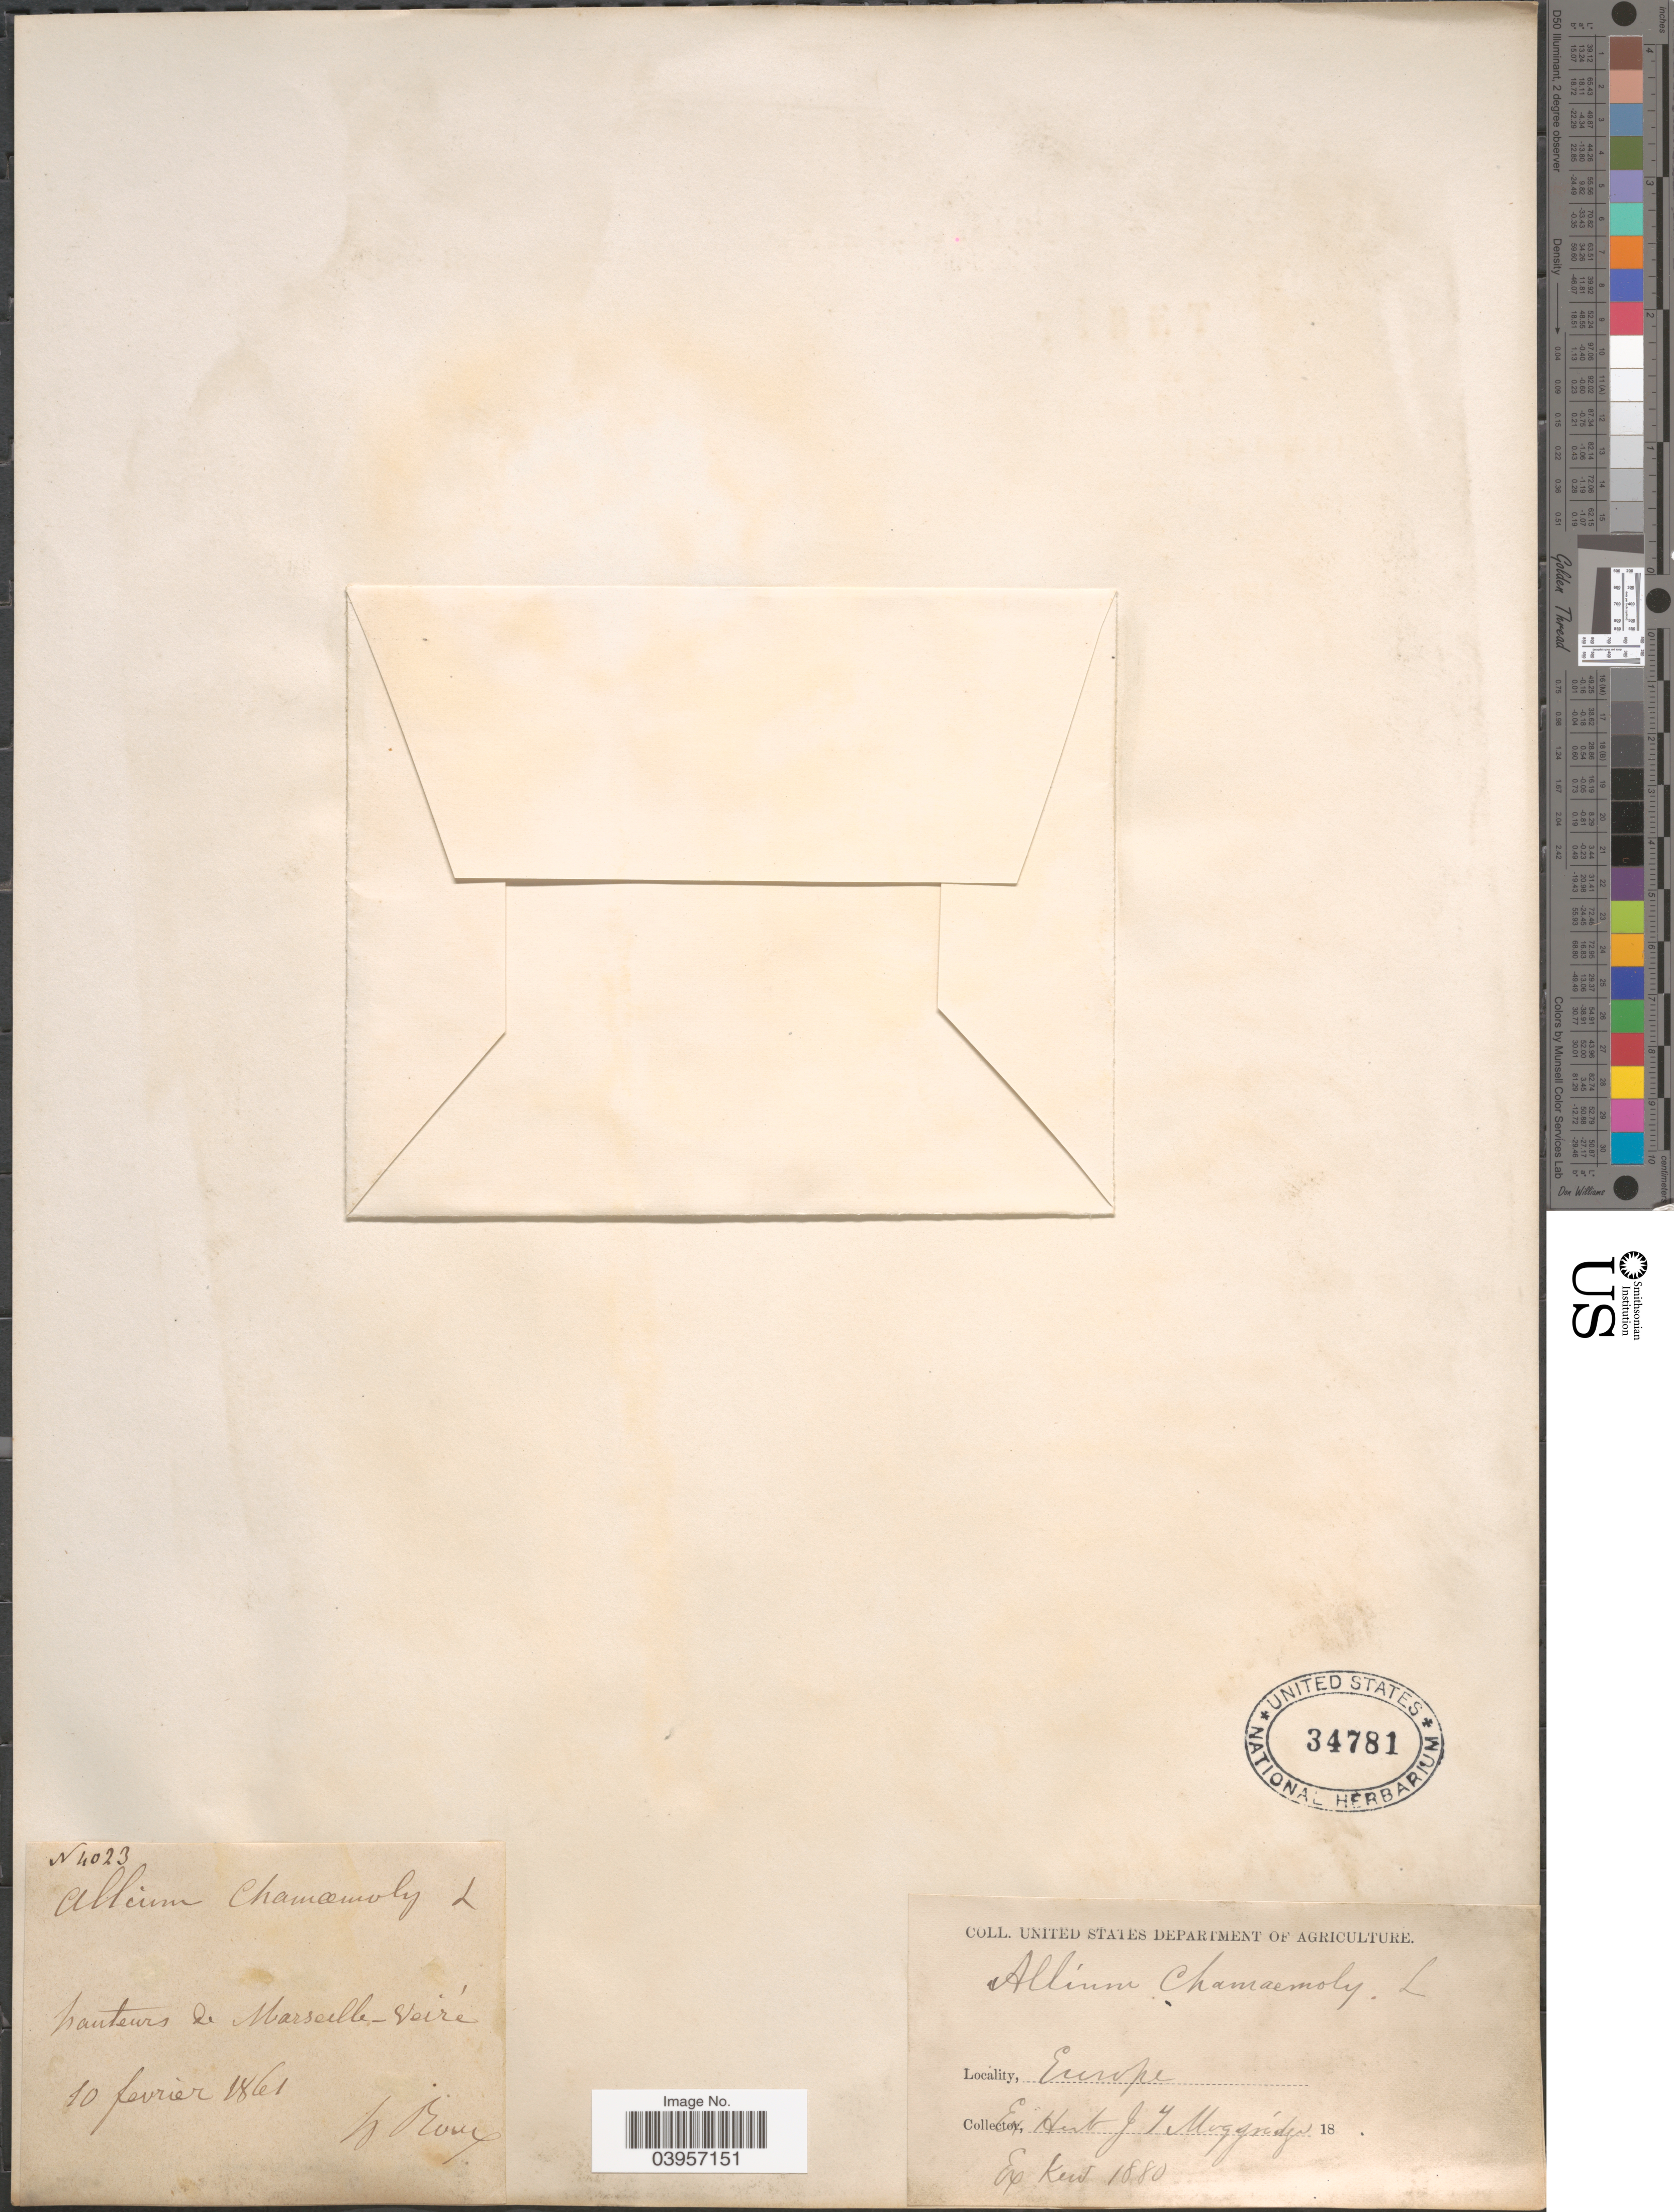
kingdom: Plantae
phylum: Tracheophyta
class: Liliopsida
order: Asparagales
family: Amaryllidaceae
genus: Allium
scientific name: Allium chamaemoly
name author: L.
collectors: H. Boux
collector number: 4023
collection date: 1861-02-10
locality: Hauteurs de Marseille-Veiré. Europe.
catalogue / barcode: US 34781